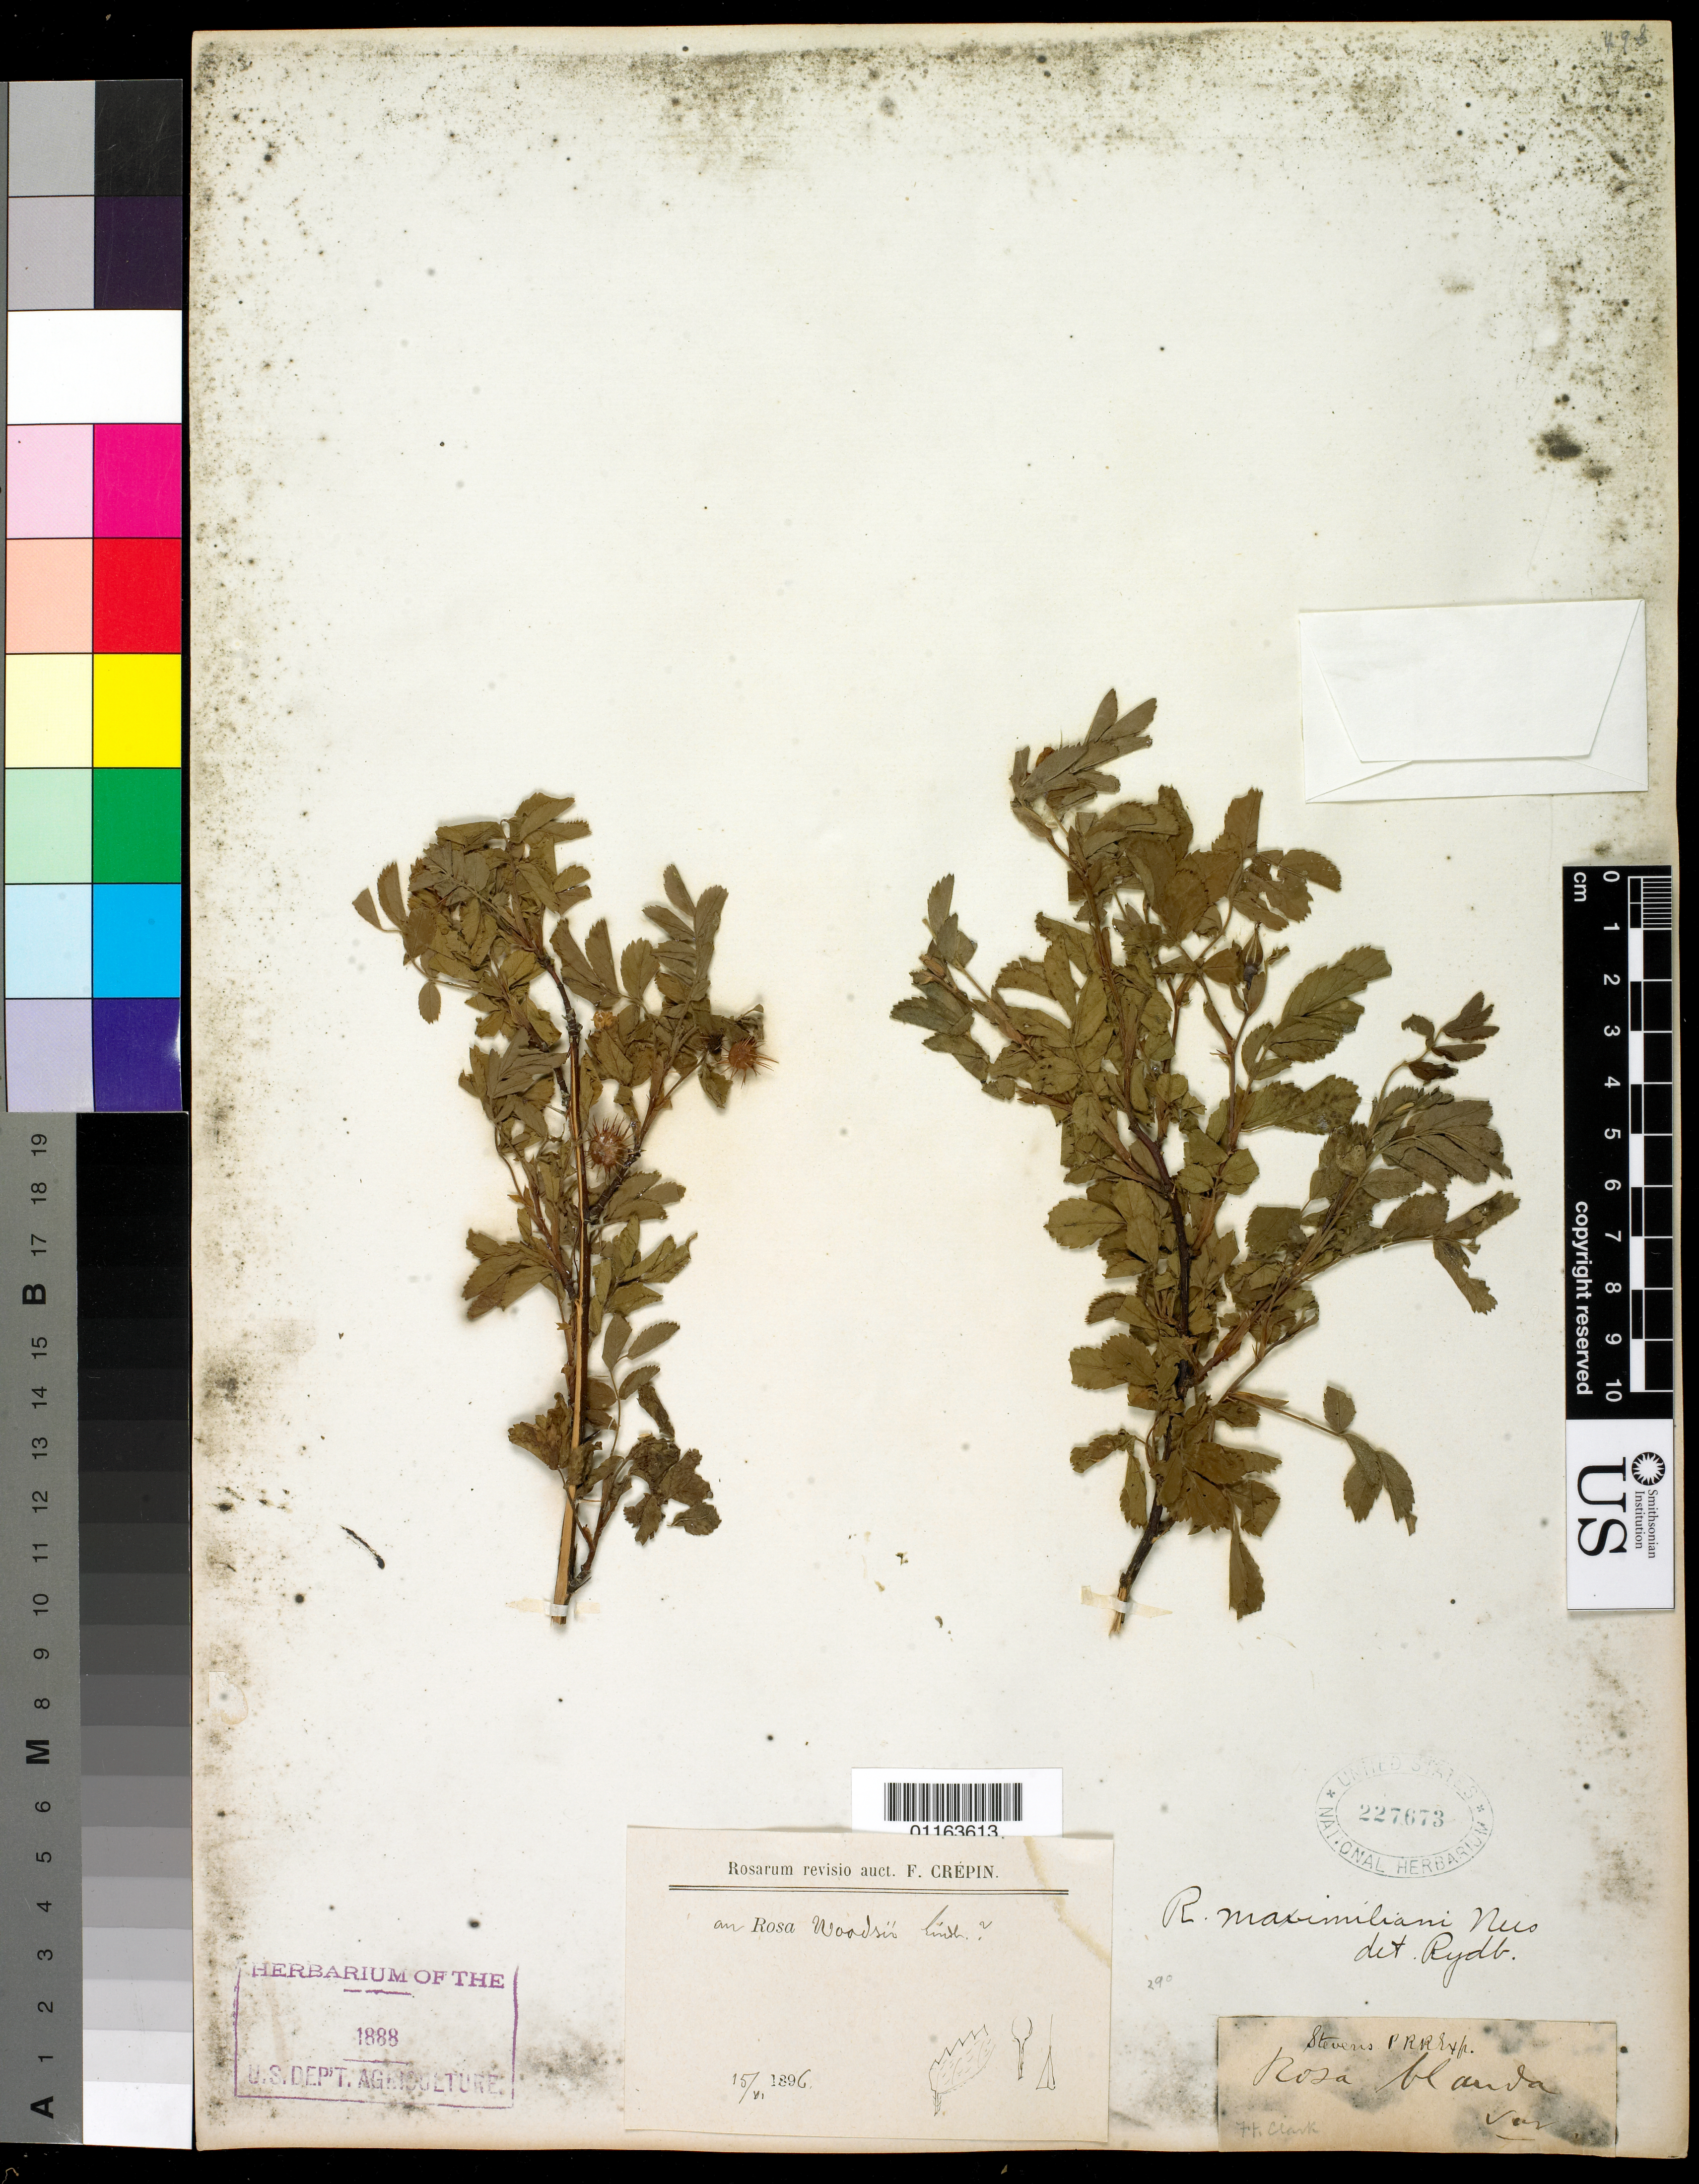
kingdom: Plantae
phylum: Tracheophyta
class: Magnoliopsida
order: Rosales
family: Rosaceae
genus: Rosa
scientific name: Rosa woodsii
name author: Lindl.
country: Canada / United States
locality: Camp 85-86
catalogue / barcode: US 227673